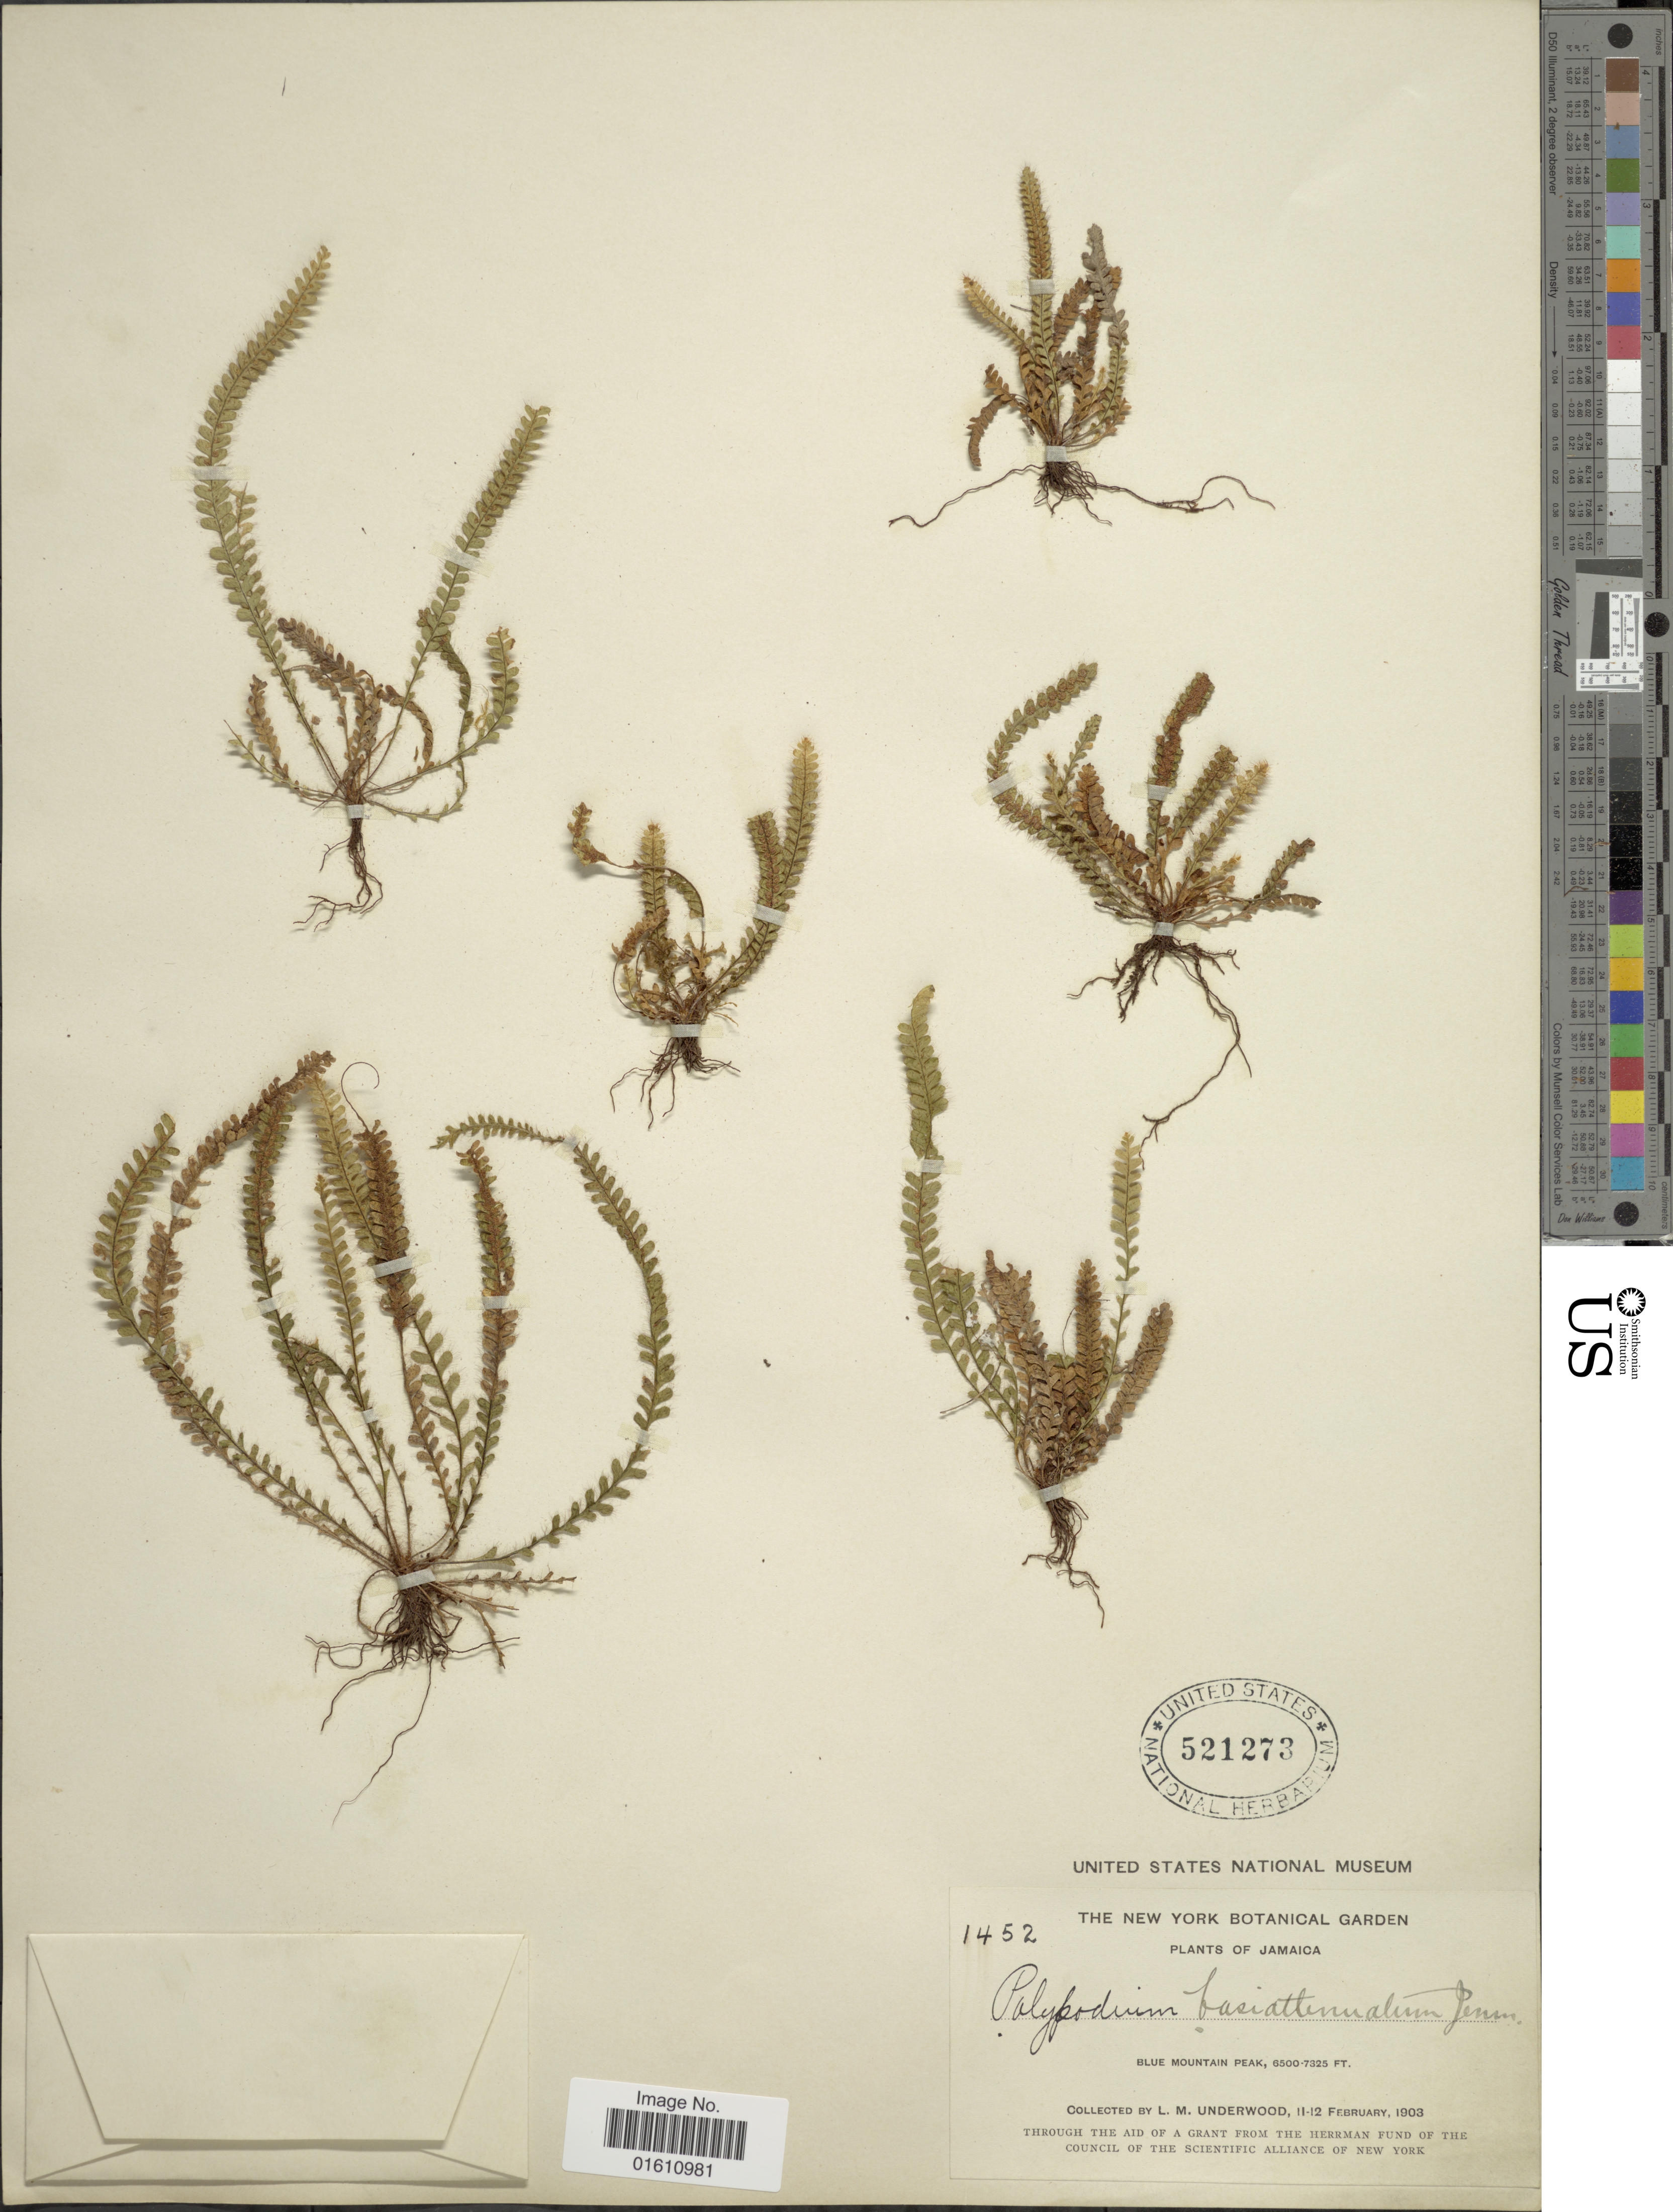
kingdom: Plantae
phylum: Tracheophyta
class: Polypodiopsida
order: Polypodiales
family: Polypodiaceae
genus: Moranopteris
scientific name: Moranopteris basiattenuata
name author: (Jenman) R. Y. Hirai & J. Prado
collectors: L. M. Underwood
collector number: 1452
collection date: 1903-02-11/1903-02-12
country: Jamaica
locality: Blue Mountain Peak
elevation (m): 1981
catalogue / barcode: US 521273